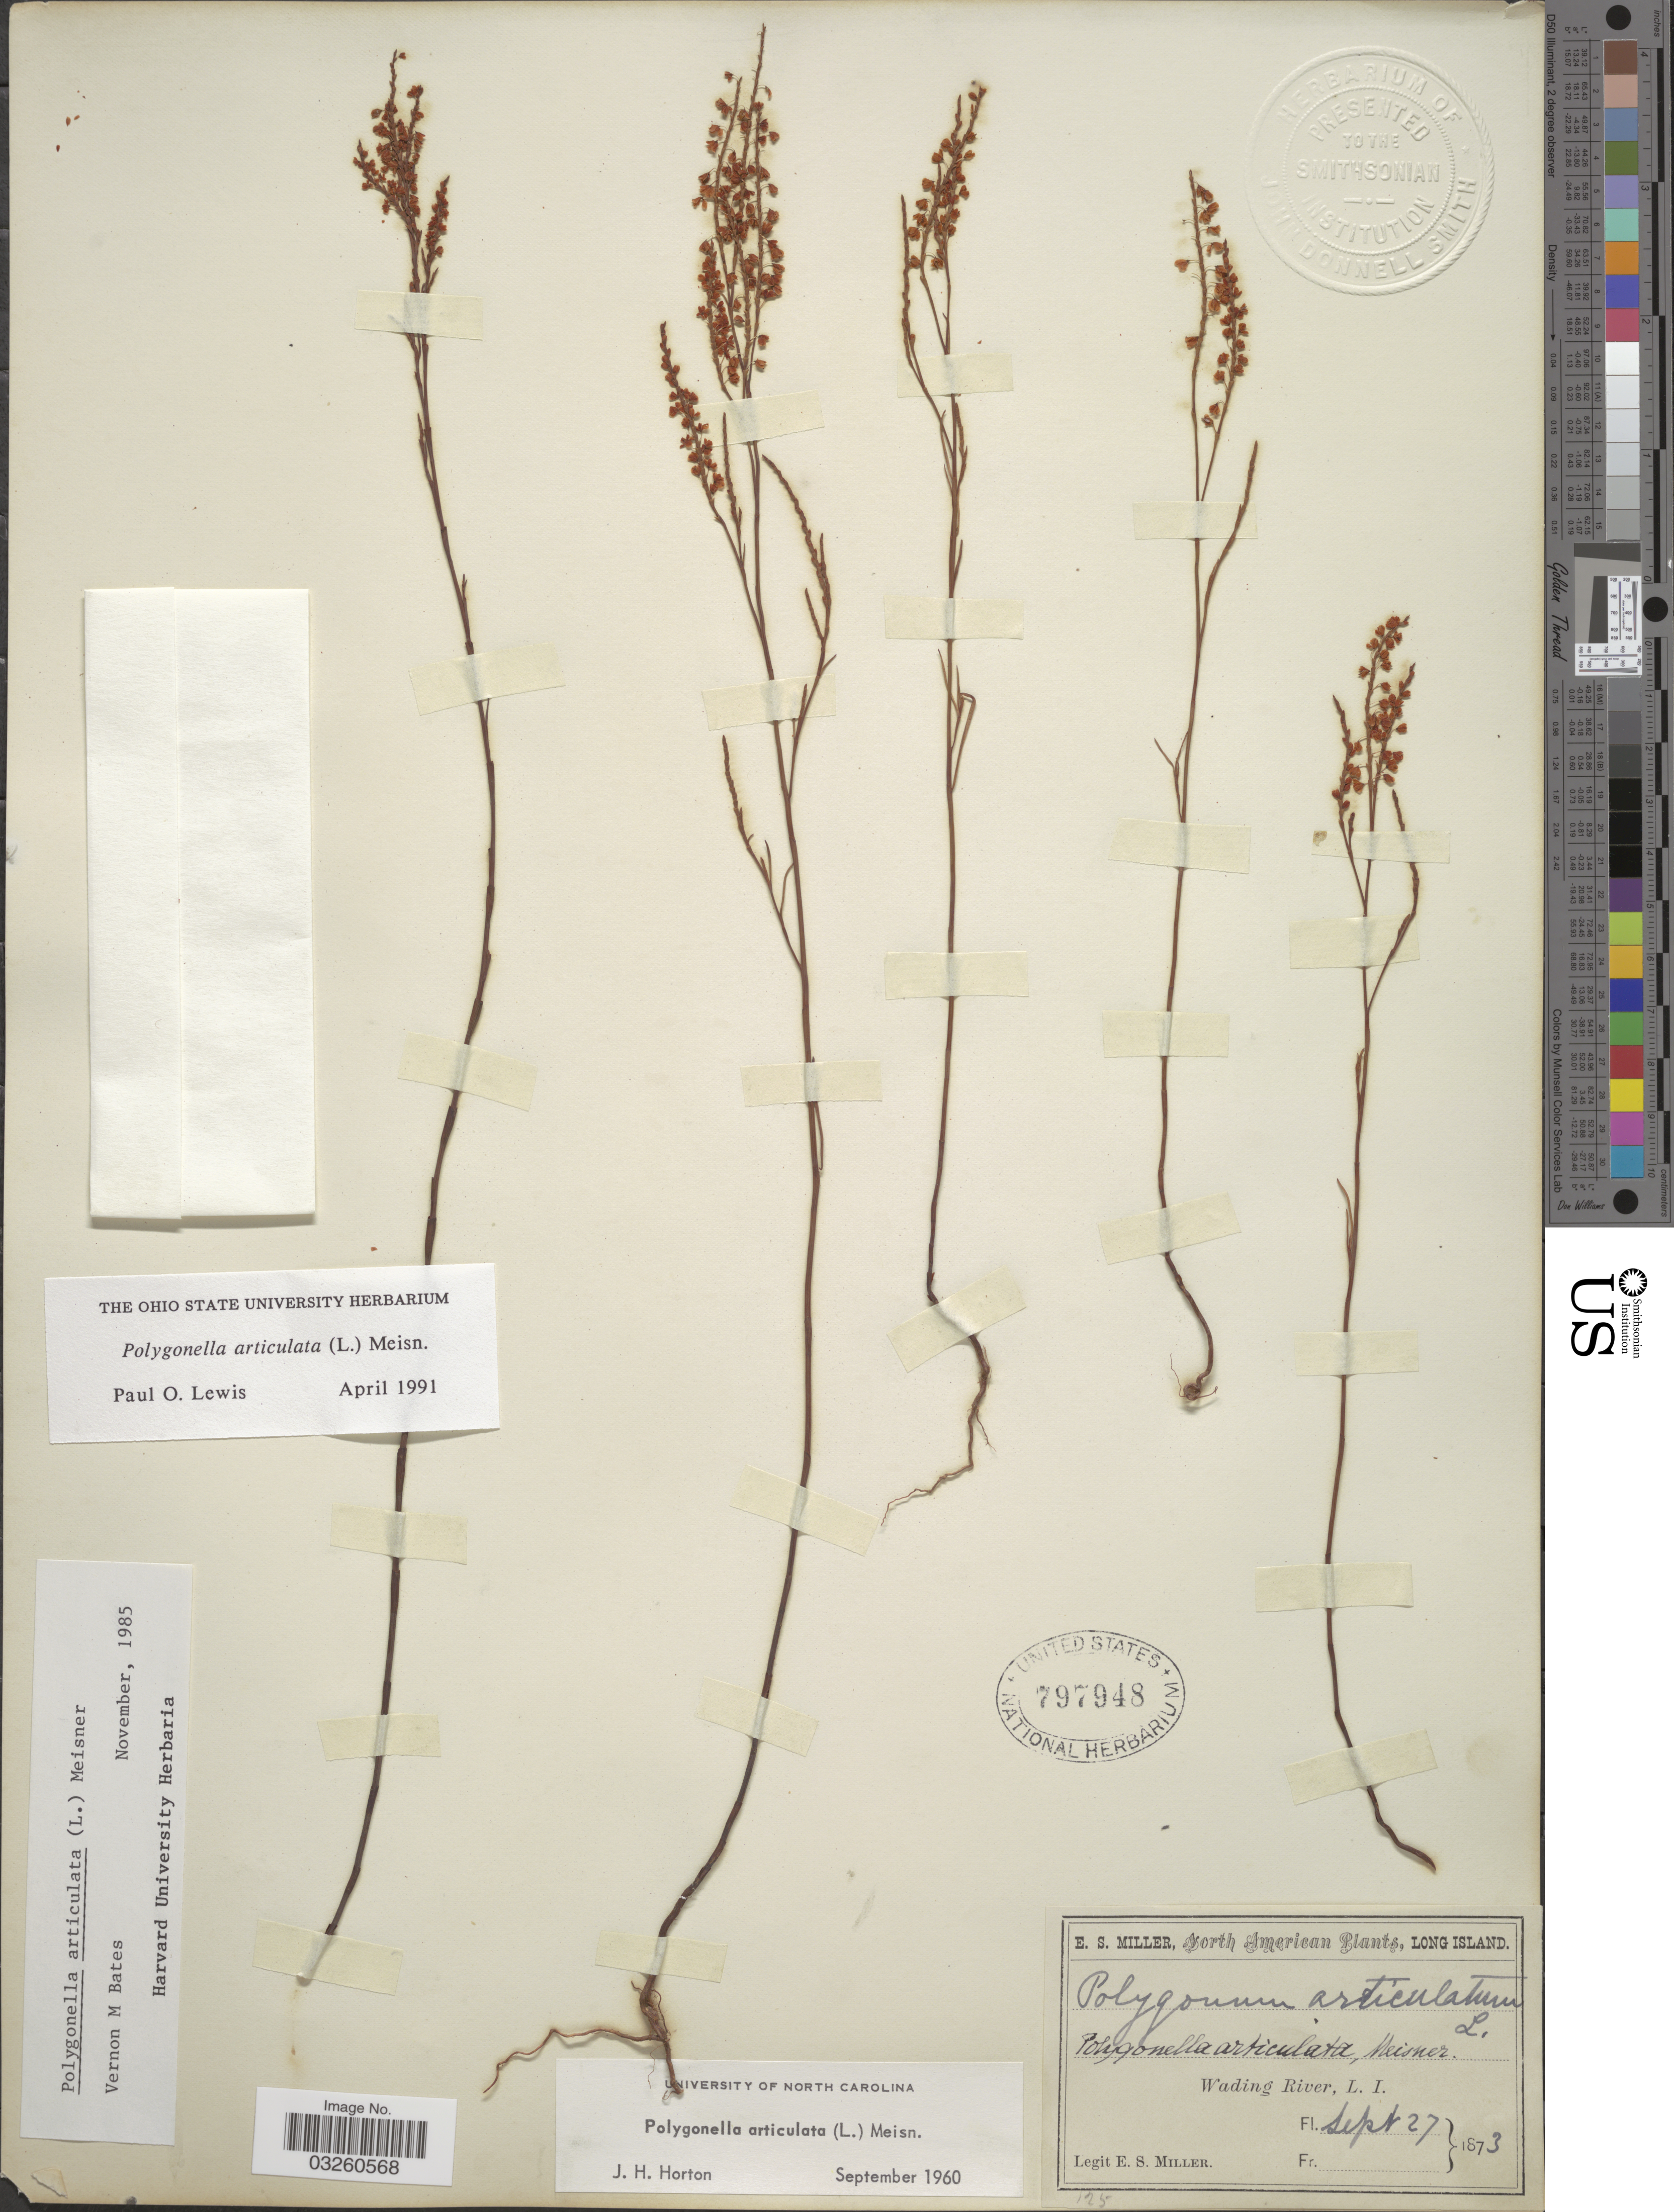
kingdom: Plantae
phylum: Tracheophyta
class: Magnoliopsida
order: Caryophyllales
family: Polygonaceae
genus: Polygonella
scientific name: Polygonella articulata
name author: (L.) Meisn.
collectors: E. S. Miller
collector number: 125?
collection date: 1873-09-27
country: United States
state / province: New York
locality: Wading River, L.I.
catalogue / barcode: US 797948